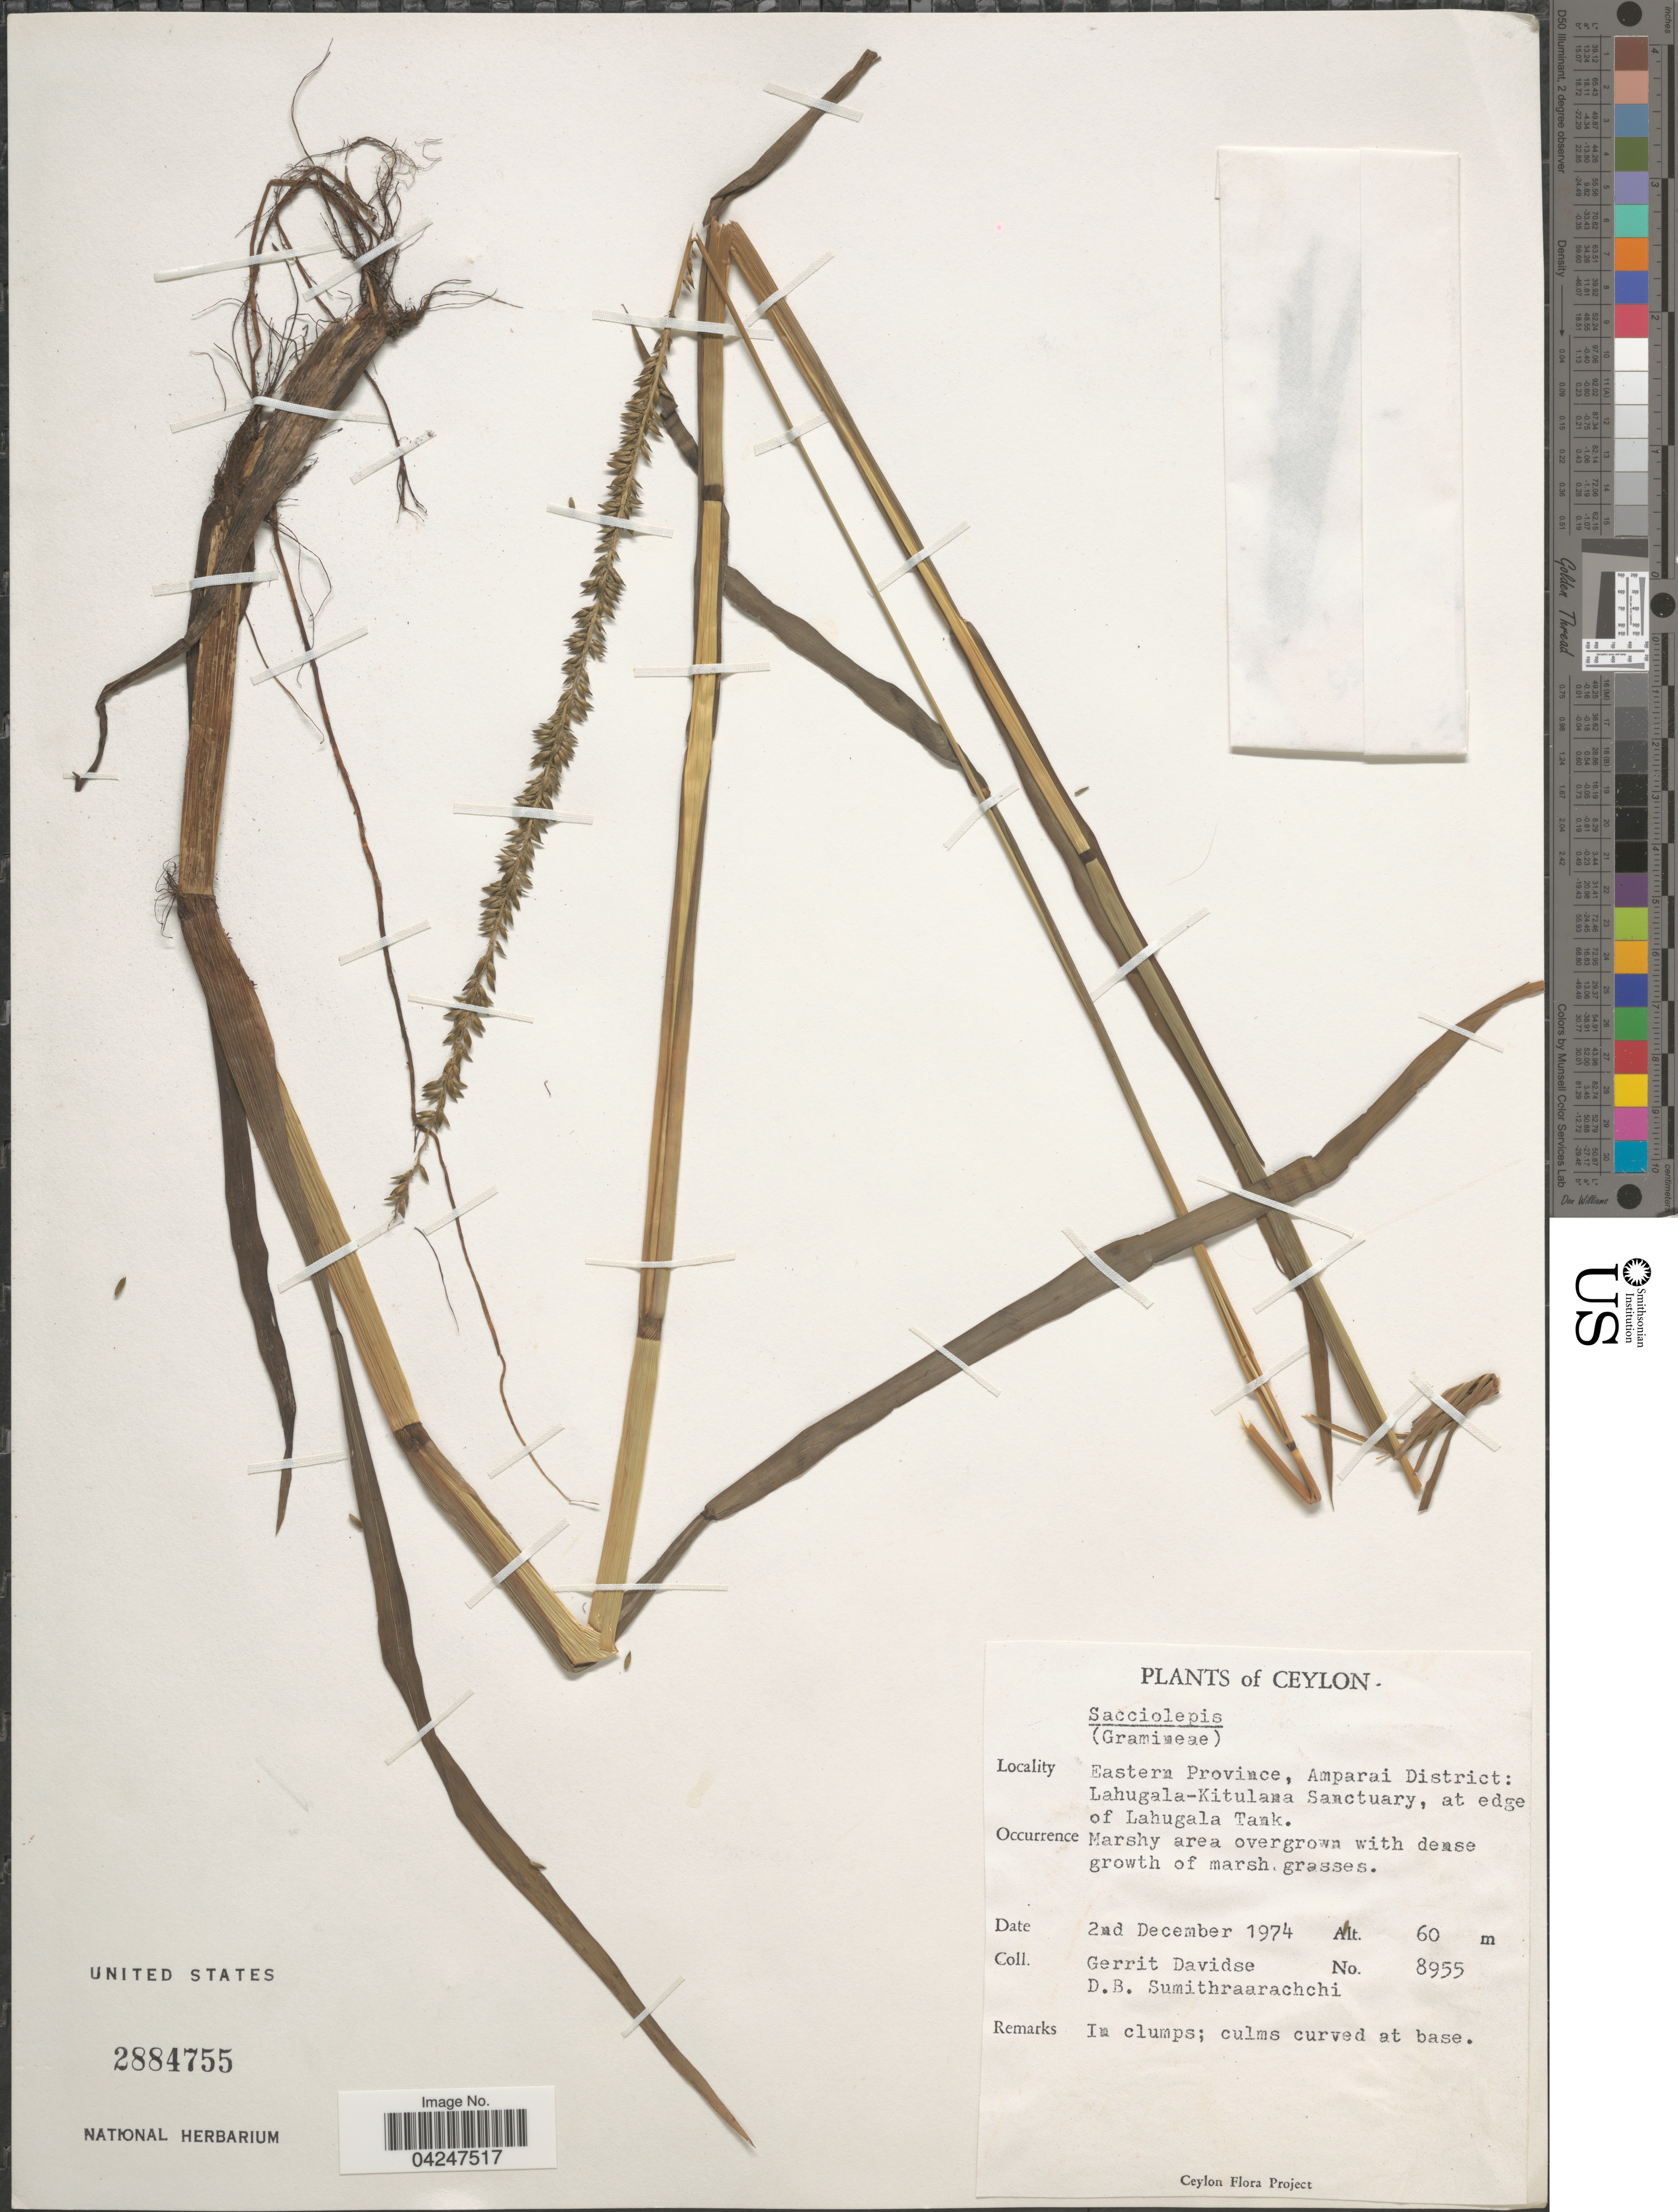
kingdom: Plantae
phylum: Tracheophyta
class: Liliopsida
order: Poales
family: Poaceae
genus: Sacciolepis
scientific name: Sacciolepis sp.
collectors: G. Davidse & D. B. Sumithraarachchi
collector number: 8955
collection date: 1974-12-02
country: Sri Lanka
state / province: Eastern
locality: Ceylon. Amparai District: Lahugala-Kitulana Sanctuary, at edge of Lahugala-Tank.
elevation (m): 60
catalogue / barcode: US 2884755